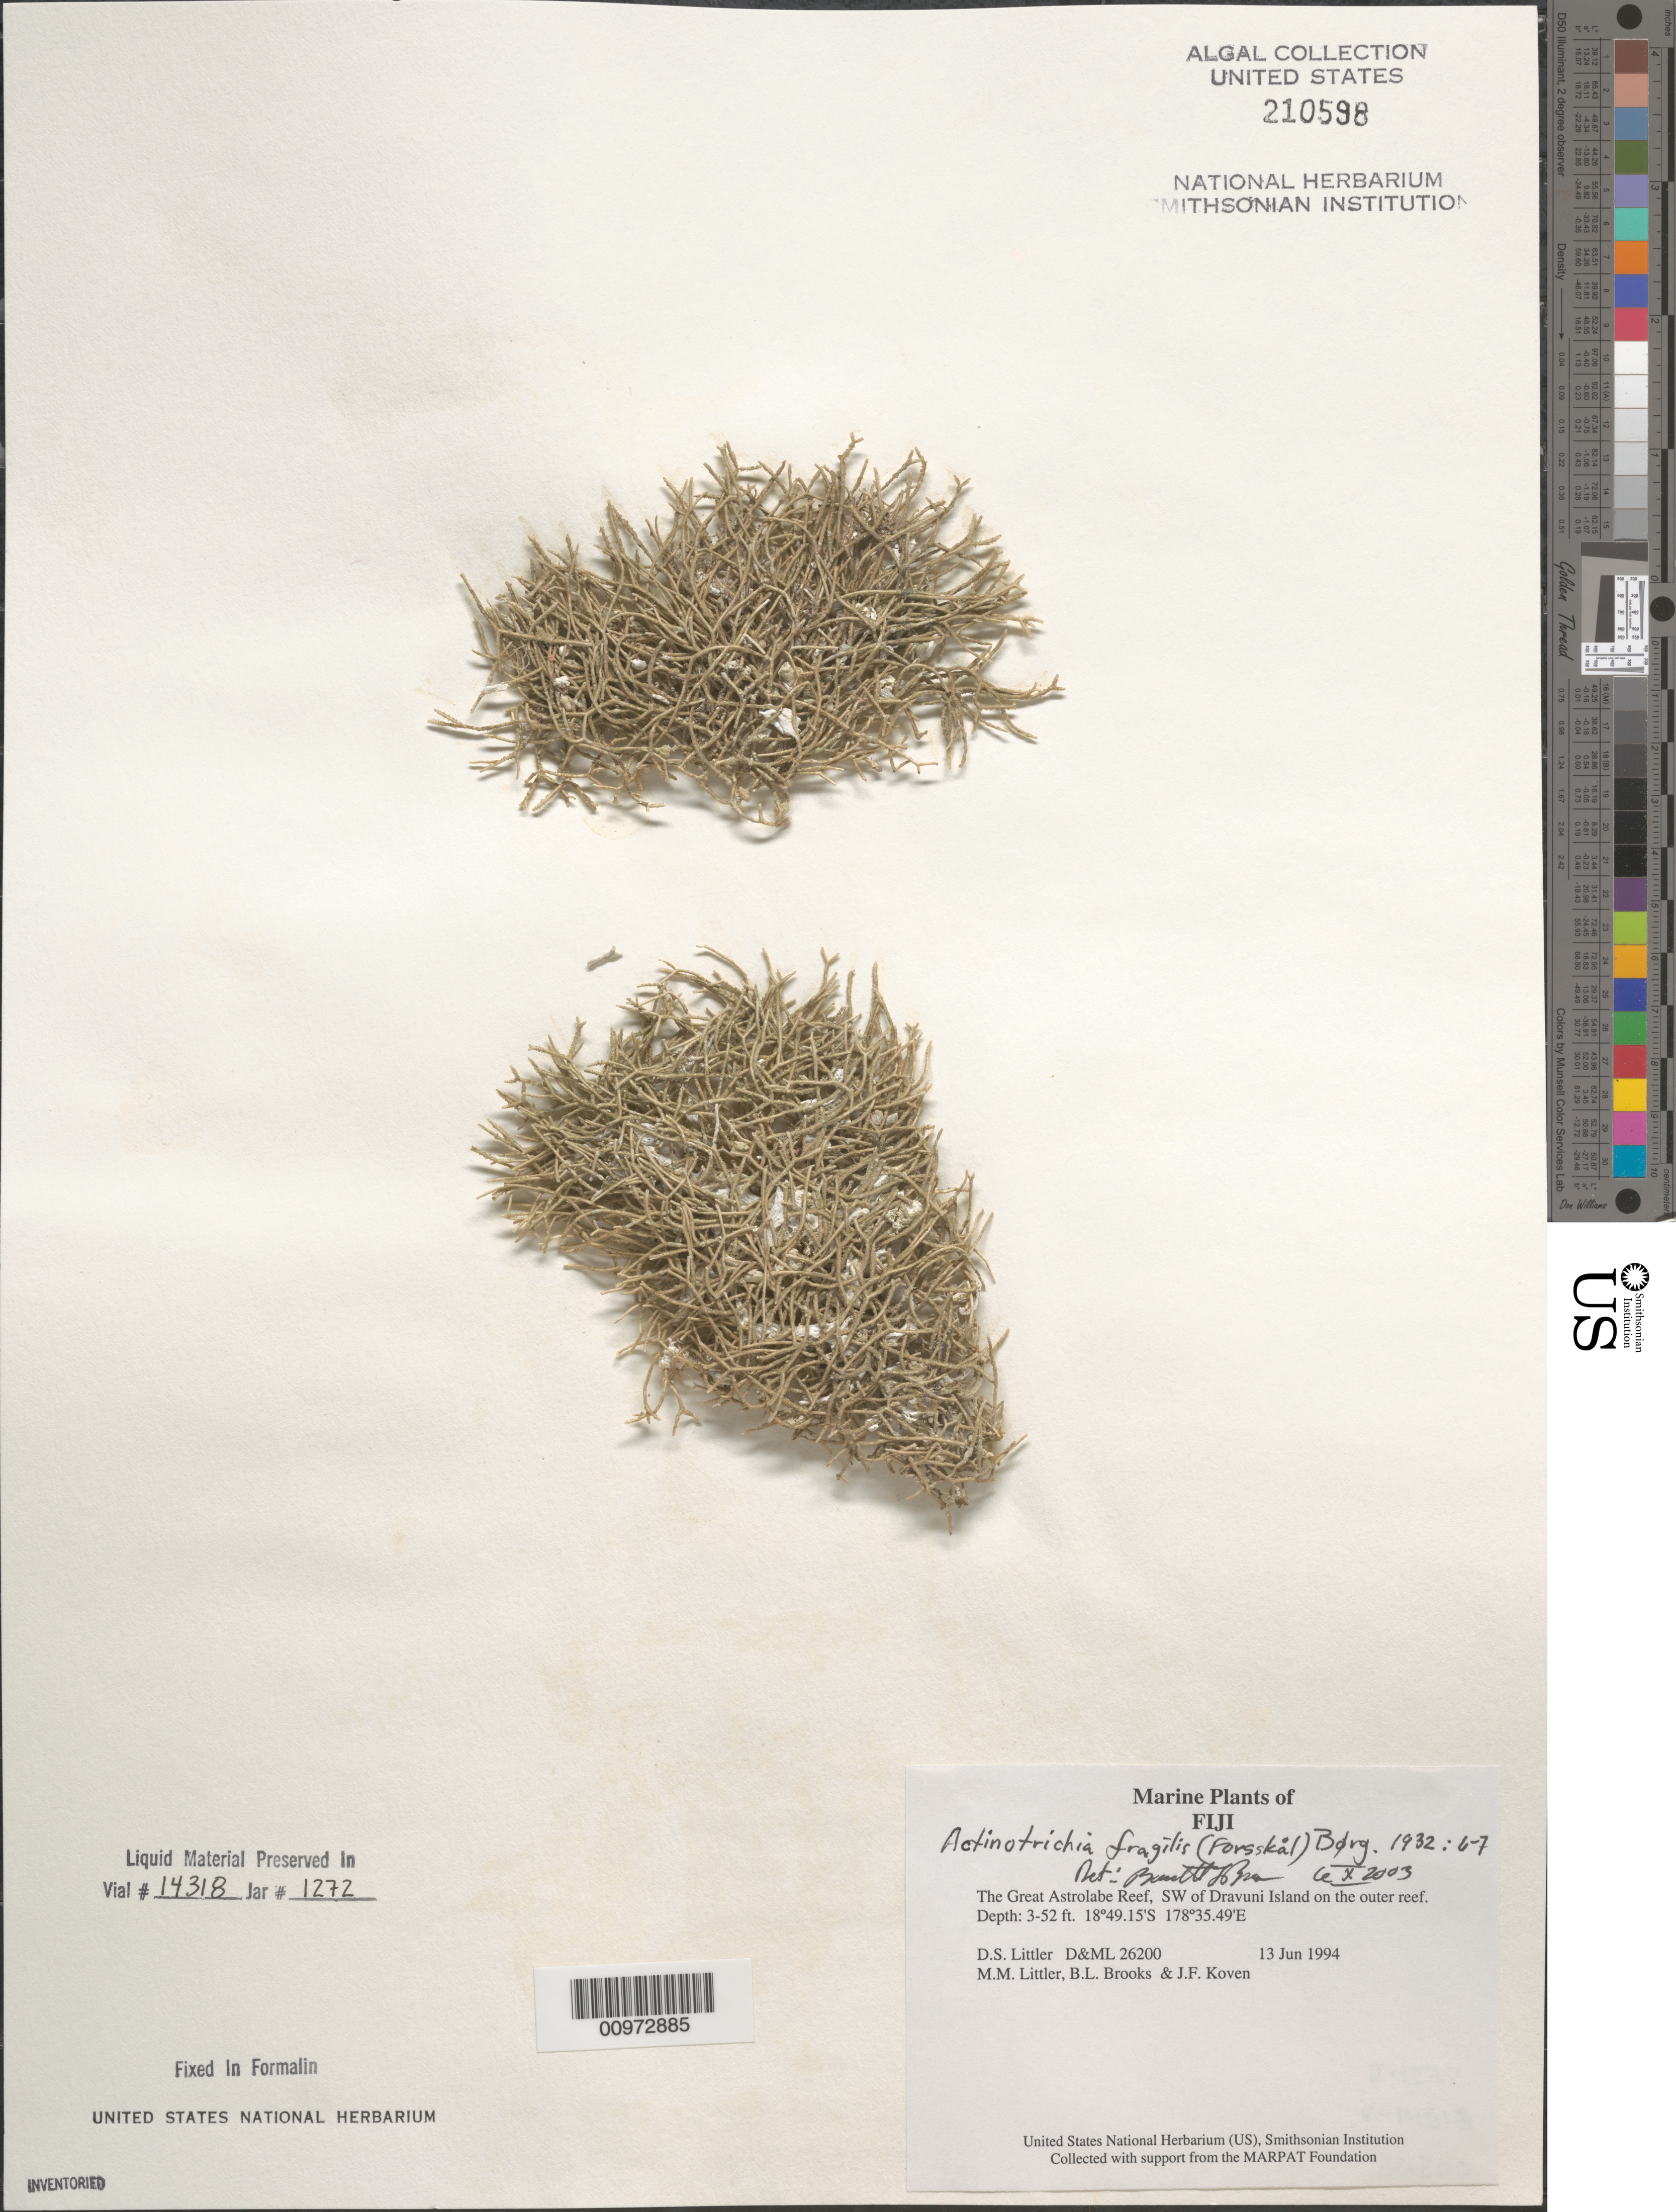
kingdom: Plantae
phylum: Rhodophyta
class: Florideophyceae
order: Nemaliales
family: Galaxauraceae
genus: Actinotrichia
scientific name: Actinotrichia fragilis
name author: (Forssk.) Børgesen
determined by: Brooks, B. L., (BOT), Smithsonian Institution - National Museum of Natural History (UNITED STATES)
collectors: D. S. Littler, M. M. Littler, B. Brooks & J. Koven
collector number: D&ML 26200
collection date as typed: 13 Jun 1994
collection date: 1994-06-13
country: Fiji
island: Dravuni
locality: Great Astrolabe Reef, southwest of the island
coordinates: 18 49.15'S, 178 35.49'E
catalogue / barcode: US 210598